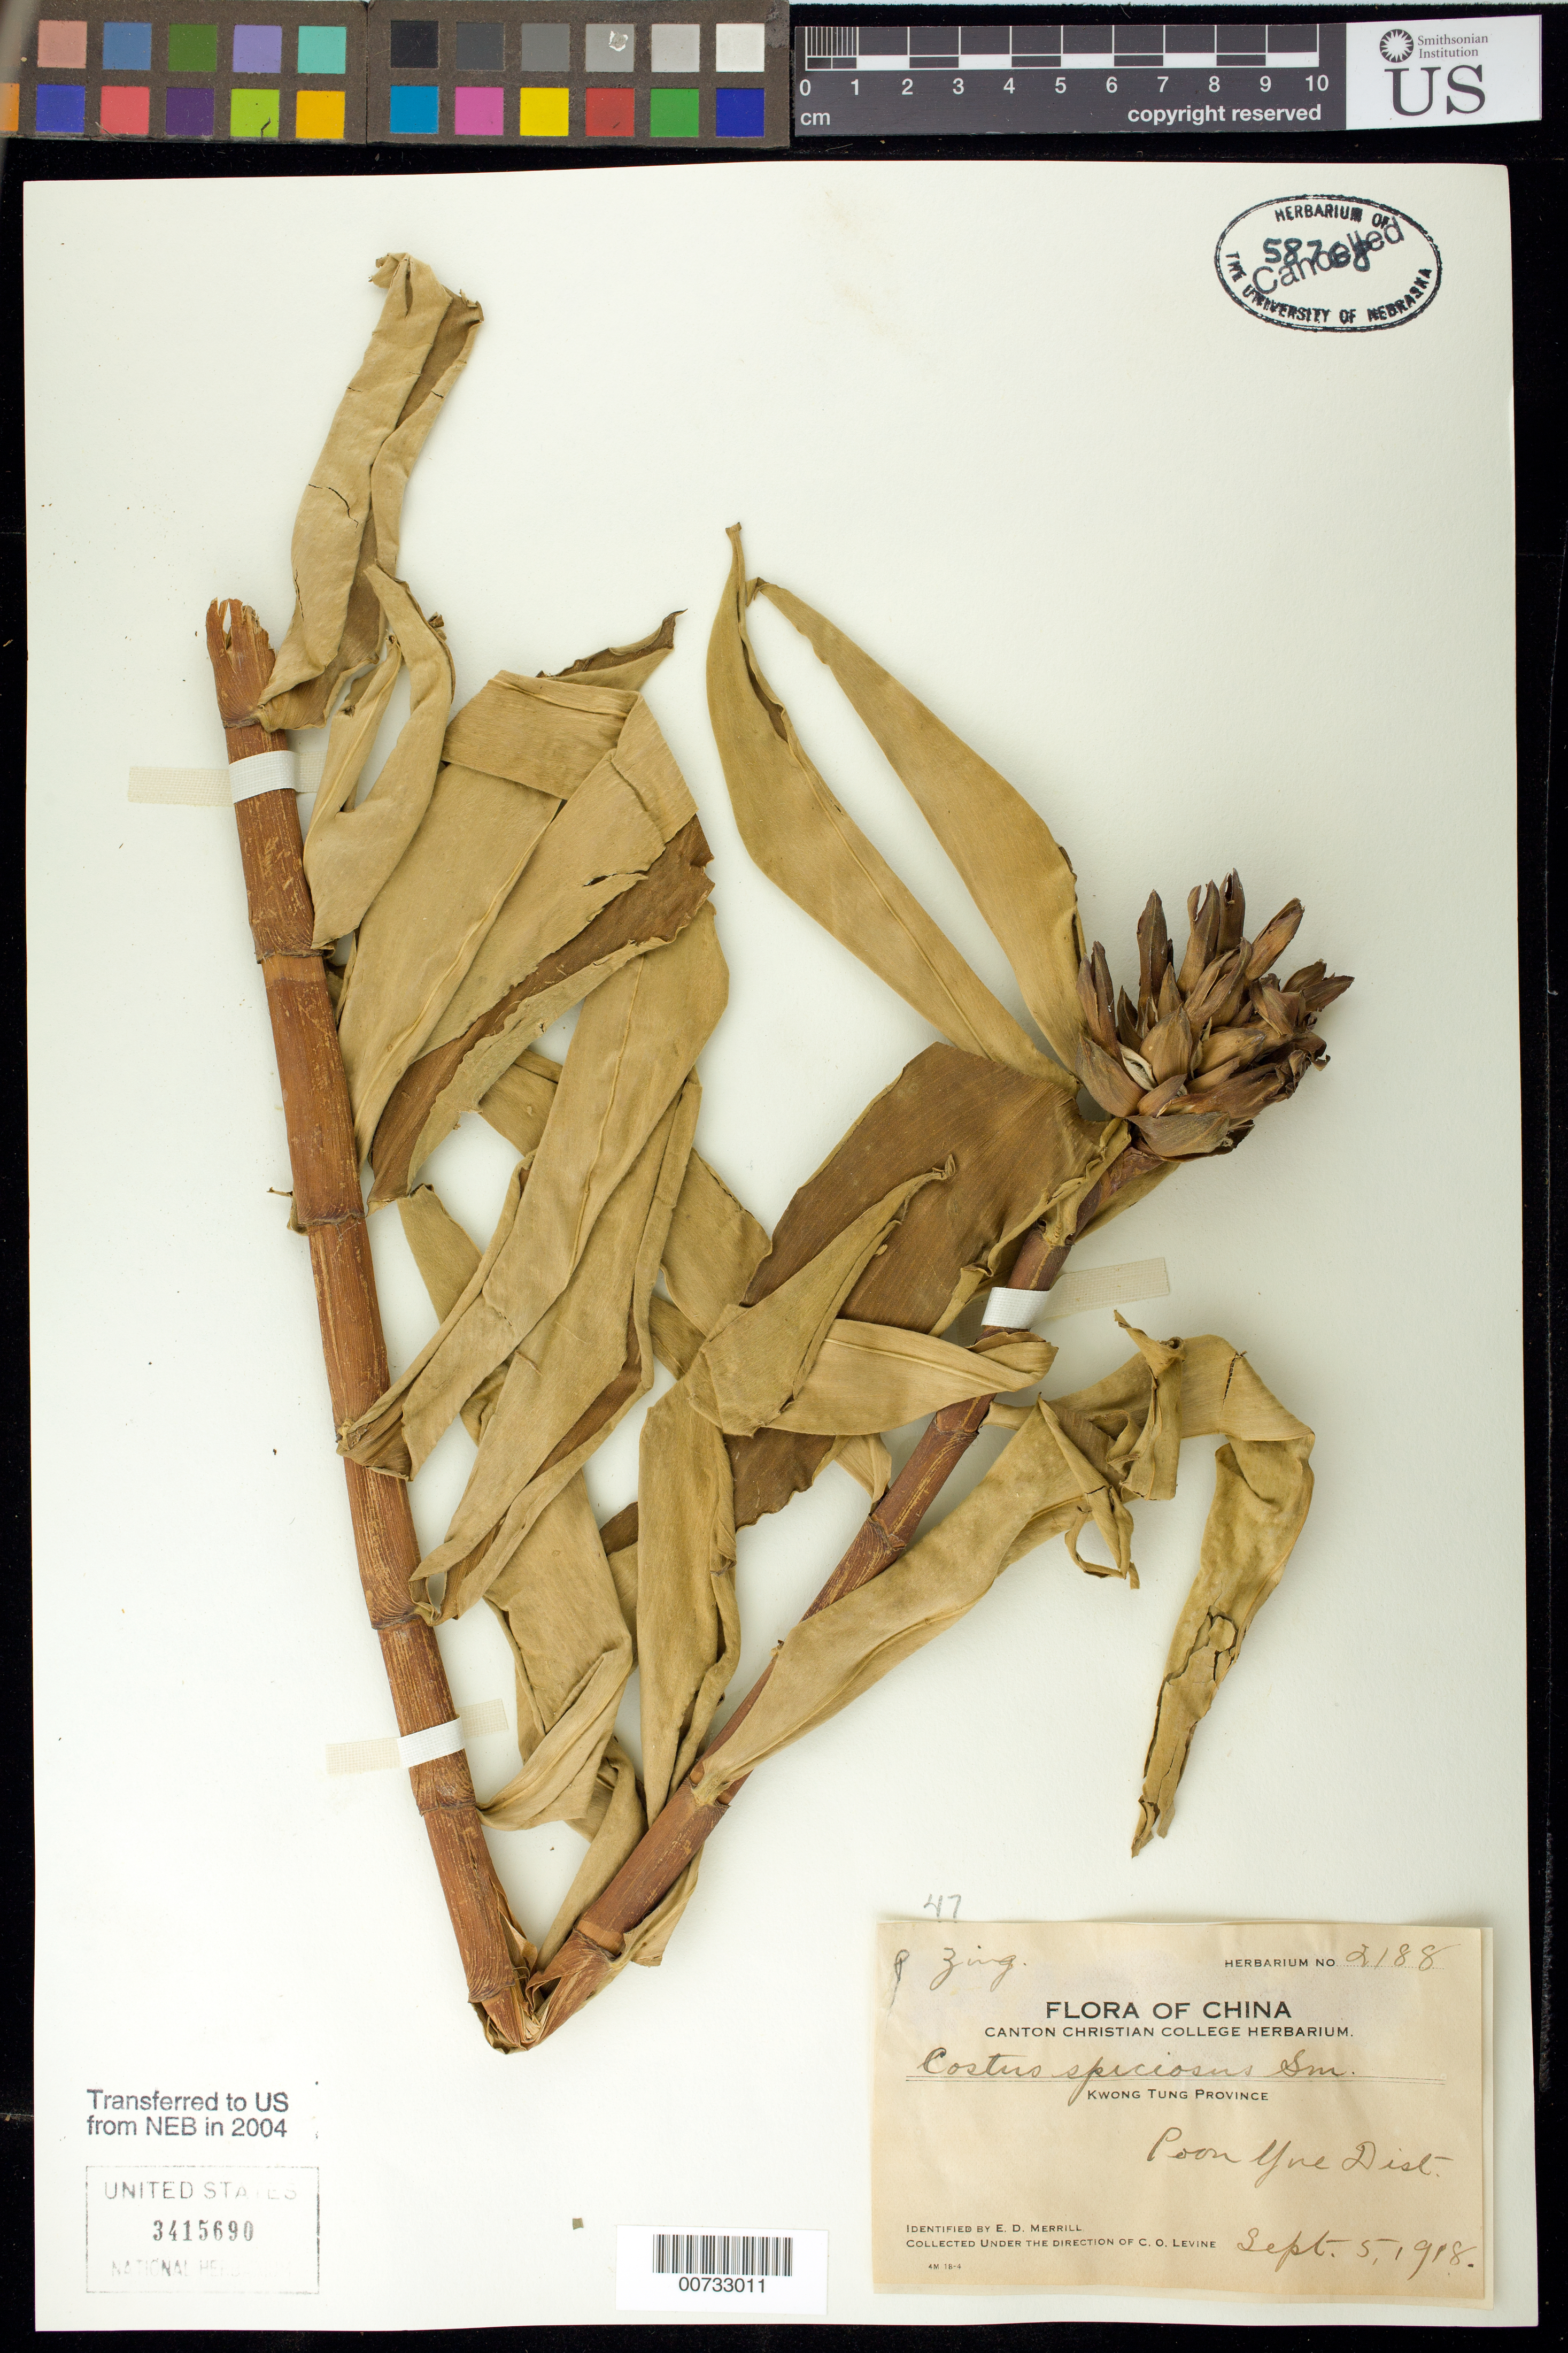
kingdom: Plantae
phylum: Tracheophyta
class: Liliopsida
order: Zingiberales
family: Costaceae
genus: Hellenia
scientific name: Hellenia speciosa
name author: (J. Koenig) S.R. Dutta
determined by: (US) Smithsonian Institution - National Museum of Natural History - Department of Botany (UNITED STATES)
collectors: C. O. Levine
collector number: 2188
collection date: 1918-09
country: China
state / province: Guangdong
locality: Poon Yue District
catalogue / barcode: US 3415690